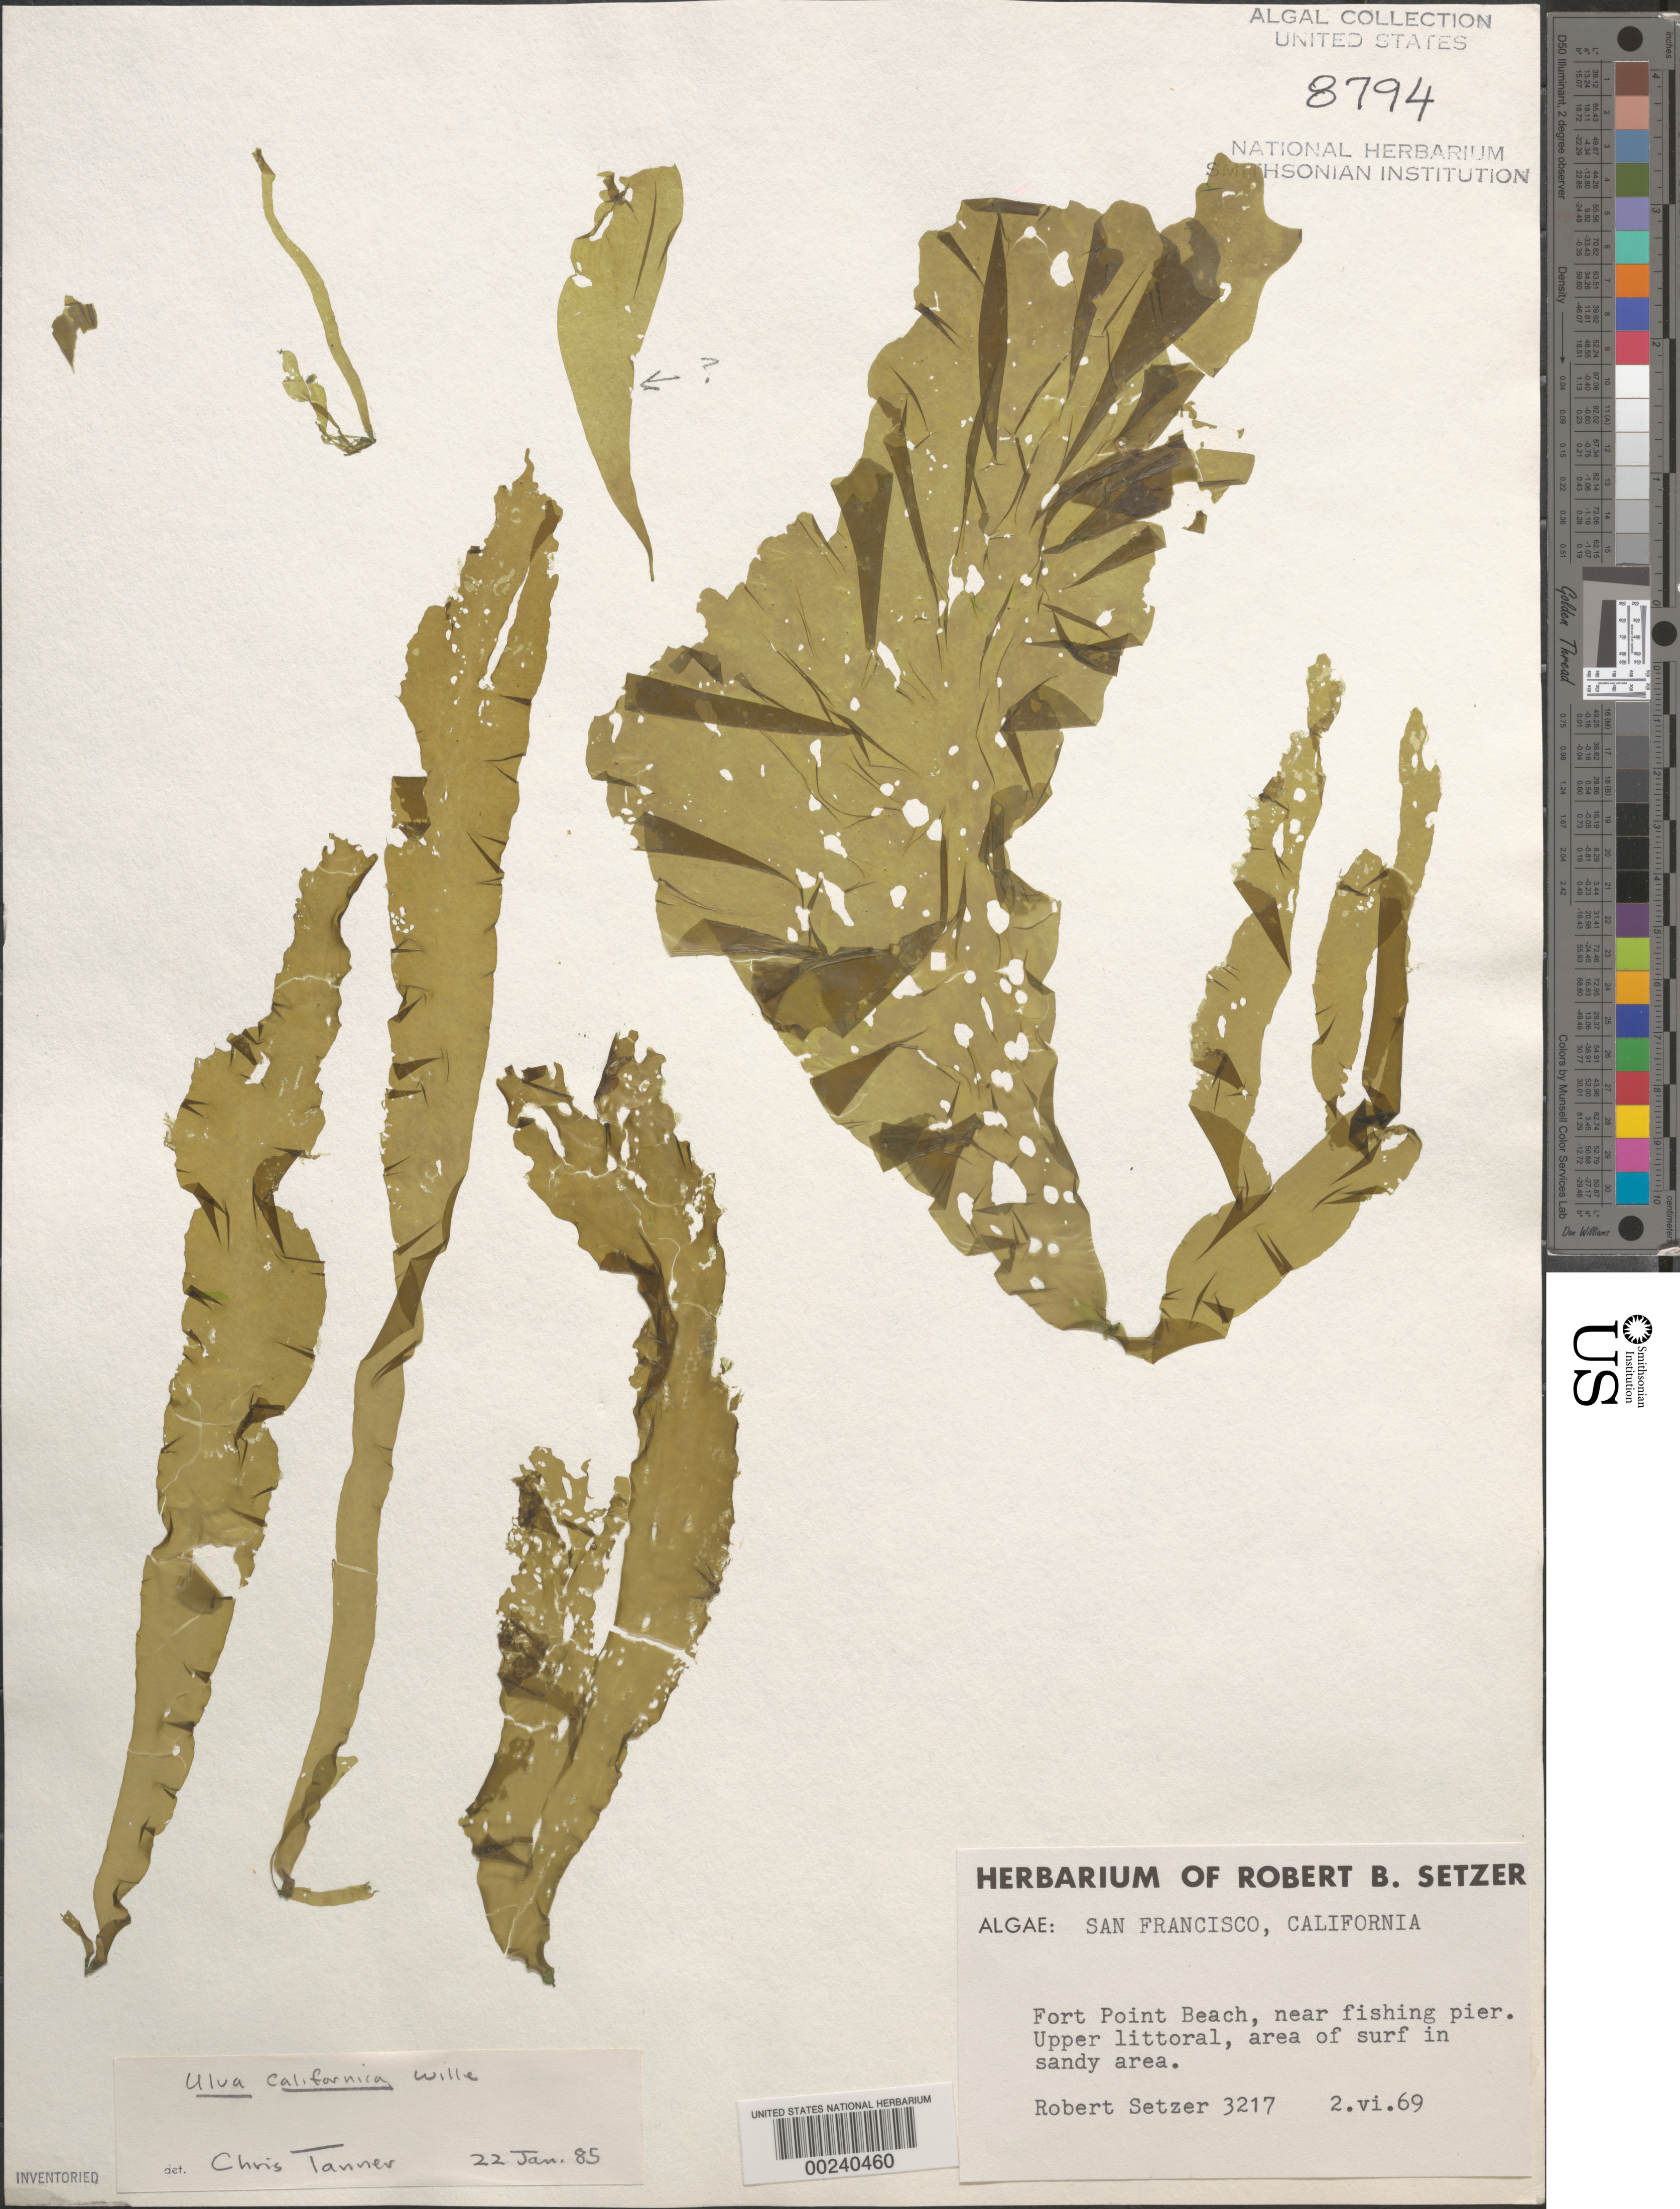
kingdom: Plantae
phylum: Chlorophyta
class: Ulvophyceae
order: Ulvales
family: Ulvaceae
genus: Ulva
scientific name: Ulva californica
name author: N.Wille in Collins et al.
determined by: Tanner, C. E.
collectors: R. Setzer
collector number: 3217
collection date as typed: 02 Jun 1969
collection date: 1969-06-02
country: United States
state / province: California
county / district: San Francisco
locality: San Francisco, Fort Point Beach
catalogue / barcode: US 8794